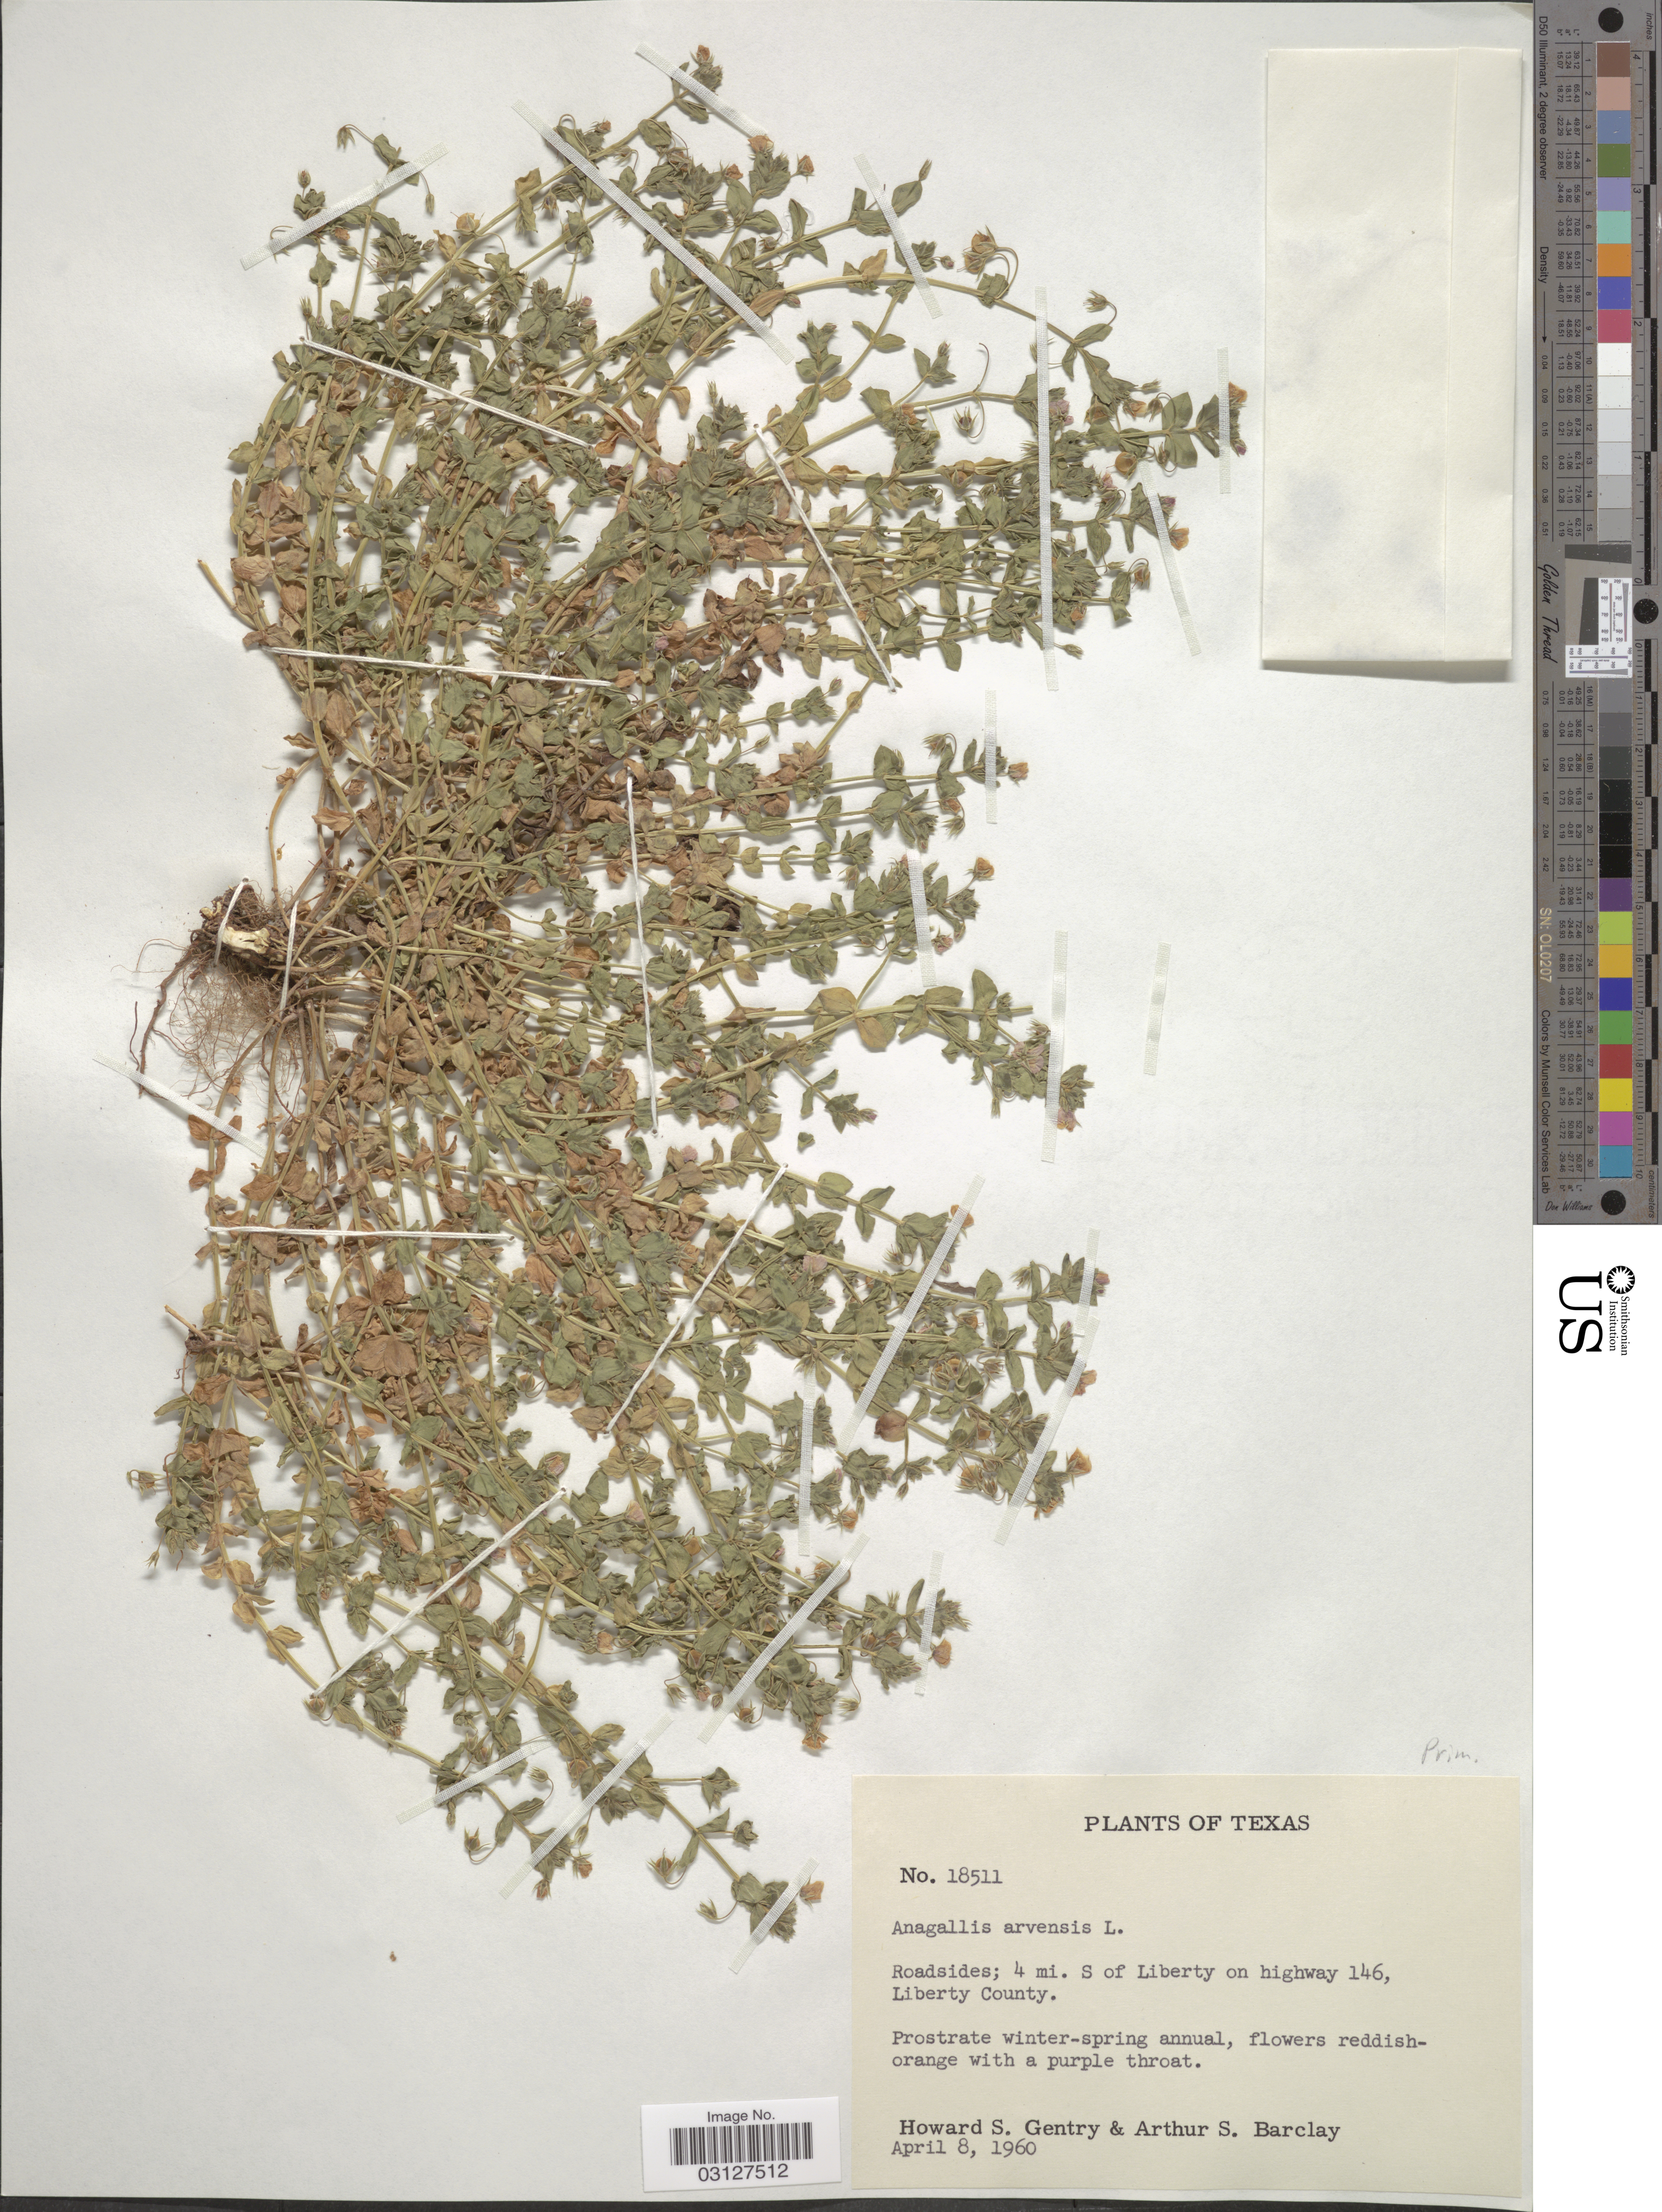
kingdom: Plantae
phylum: Tracheophyta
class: Magnoliopsida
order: Ericales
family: Primulaceae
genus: Anagallis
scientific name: Anagallis arvensis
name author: L.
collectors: H. S. Gentry & A. S. Barclay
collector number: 18511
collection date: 1960-04-08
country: United States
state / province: Texas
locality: Roadside; 4 mi. S of Liberty on highway 146, Liberty County.